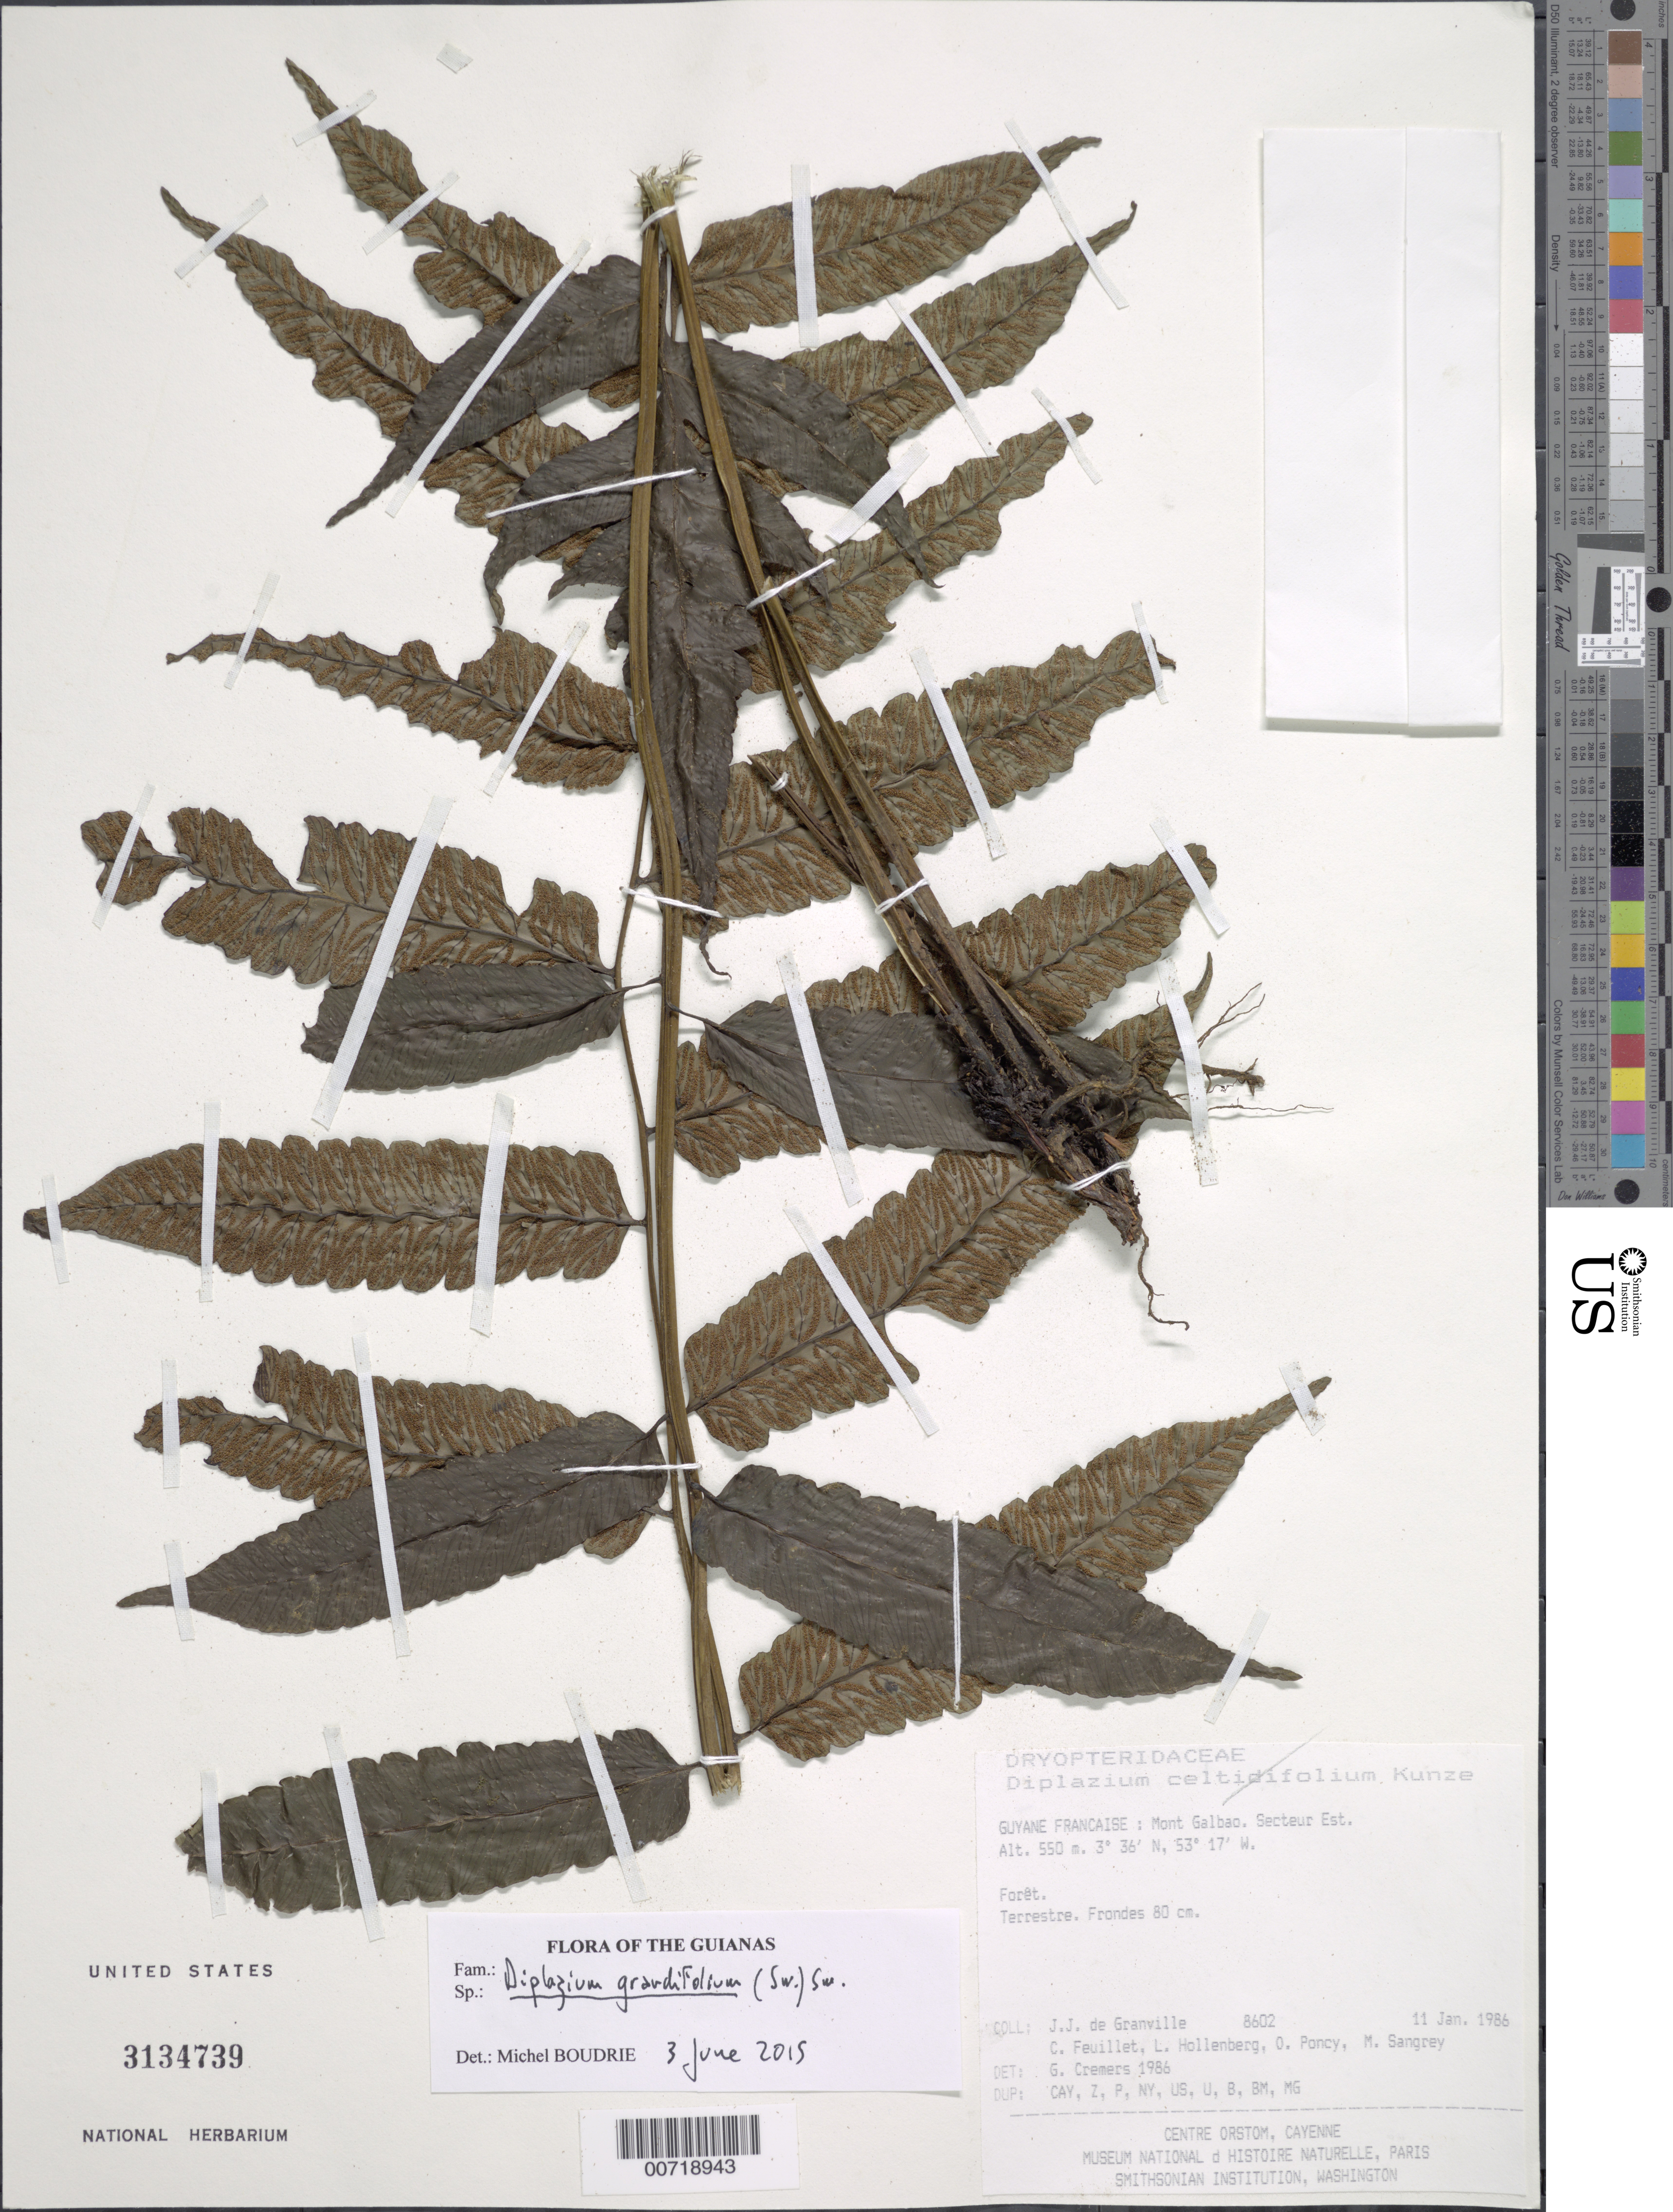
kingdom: Plantae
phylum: Tracheophyta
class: Polypodiopsida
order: Polypodiales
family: Athyriaceae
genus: Diplazium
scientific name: Diplazium grandifolium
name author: Sw.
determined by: Boudrie, M.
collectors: J.-J. de Granville, C. Feuillet, L. Hollenberg, O. Poncy & M. S. Sangrey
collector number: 8602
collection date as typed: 11-Jan-86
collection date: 1986-01-11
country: French Guiana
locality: Mont Galbao. Secteur Est.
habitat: Forêt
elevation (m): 550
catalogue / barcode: US 3134739